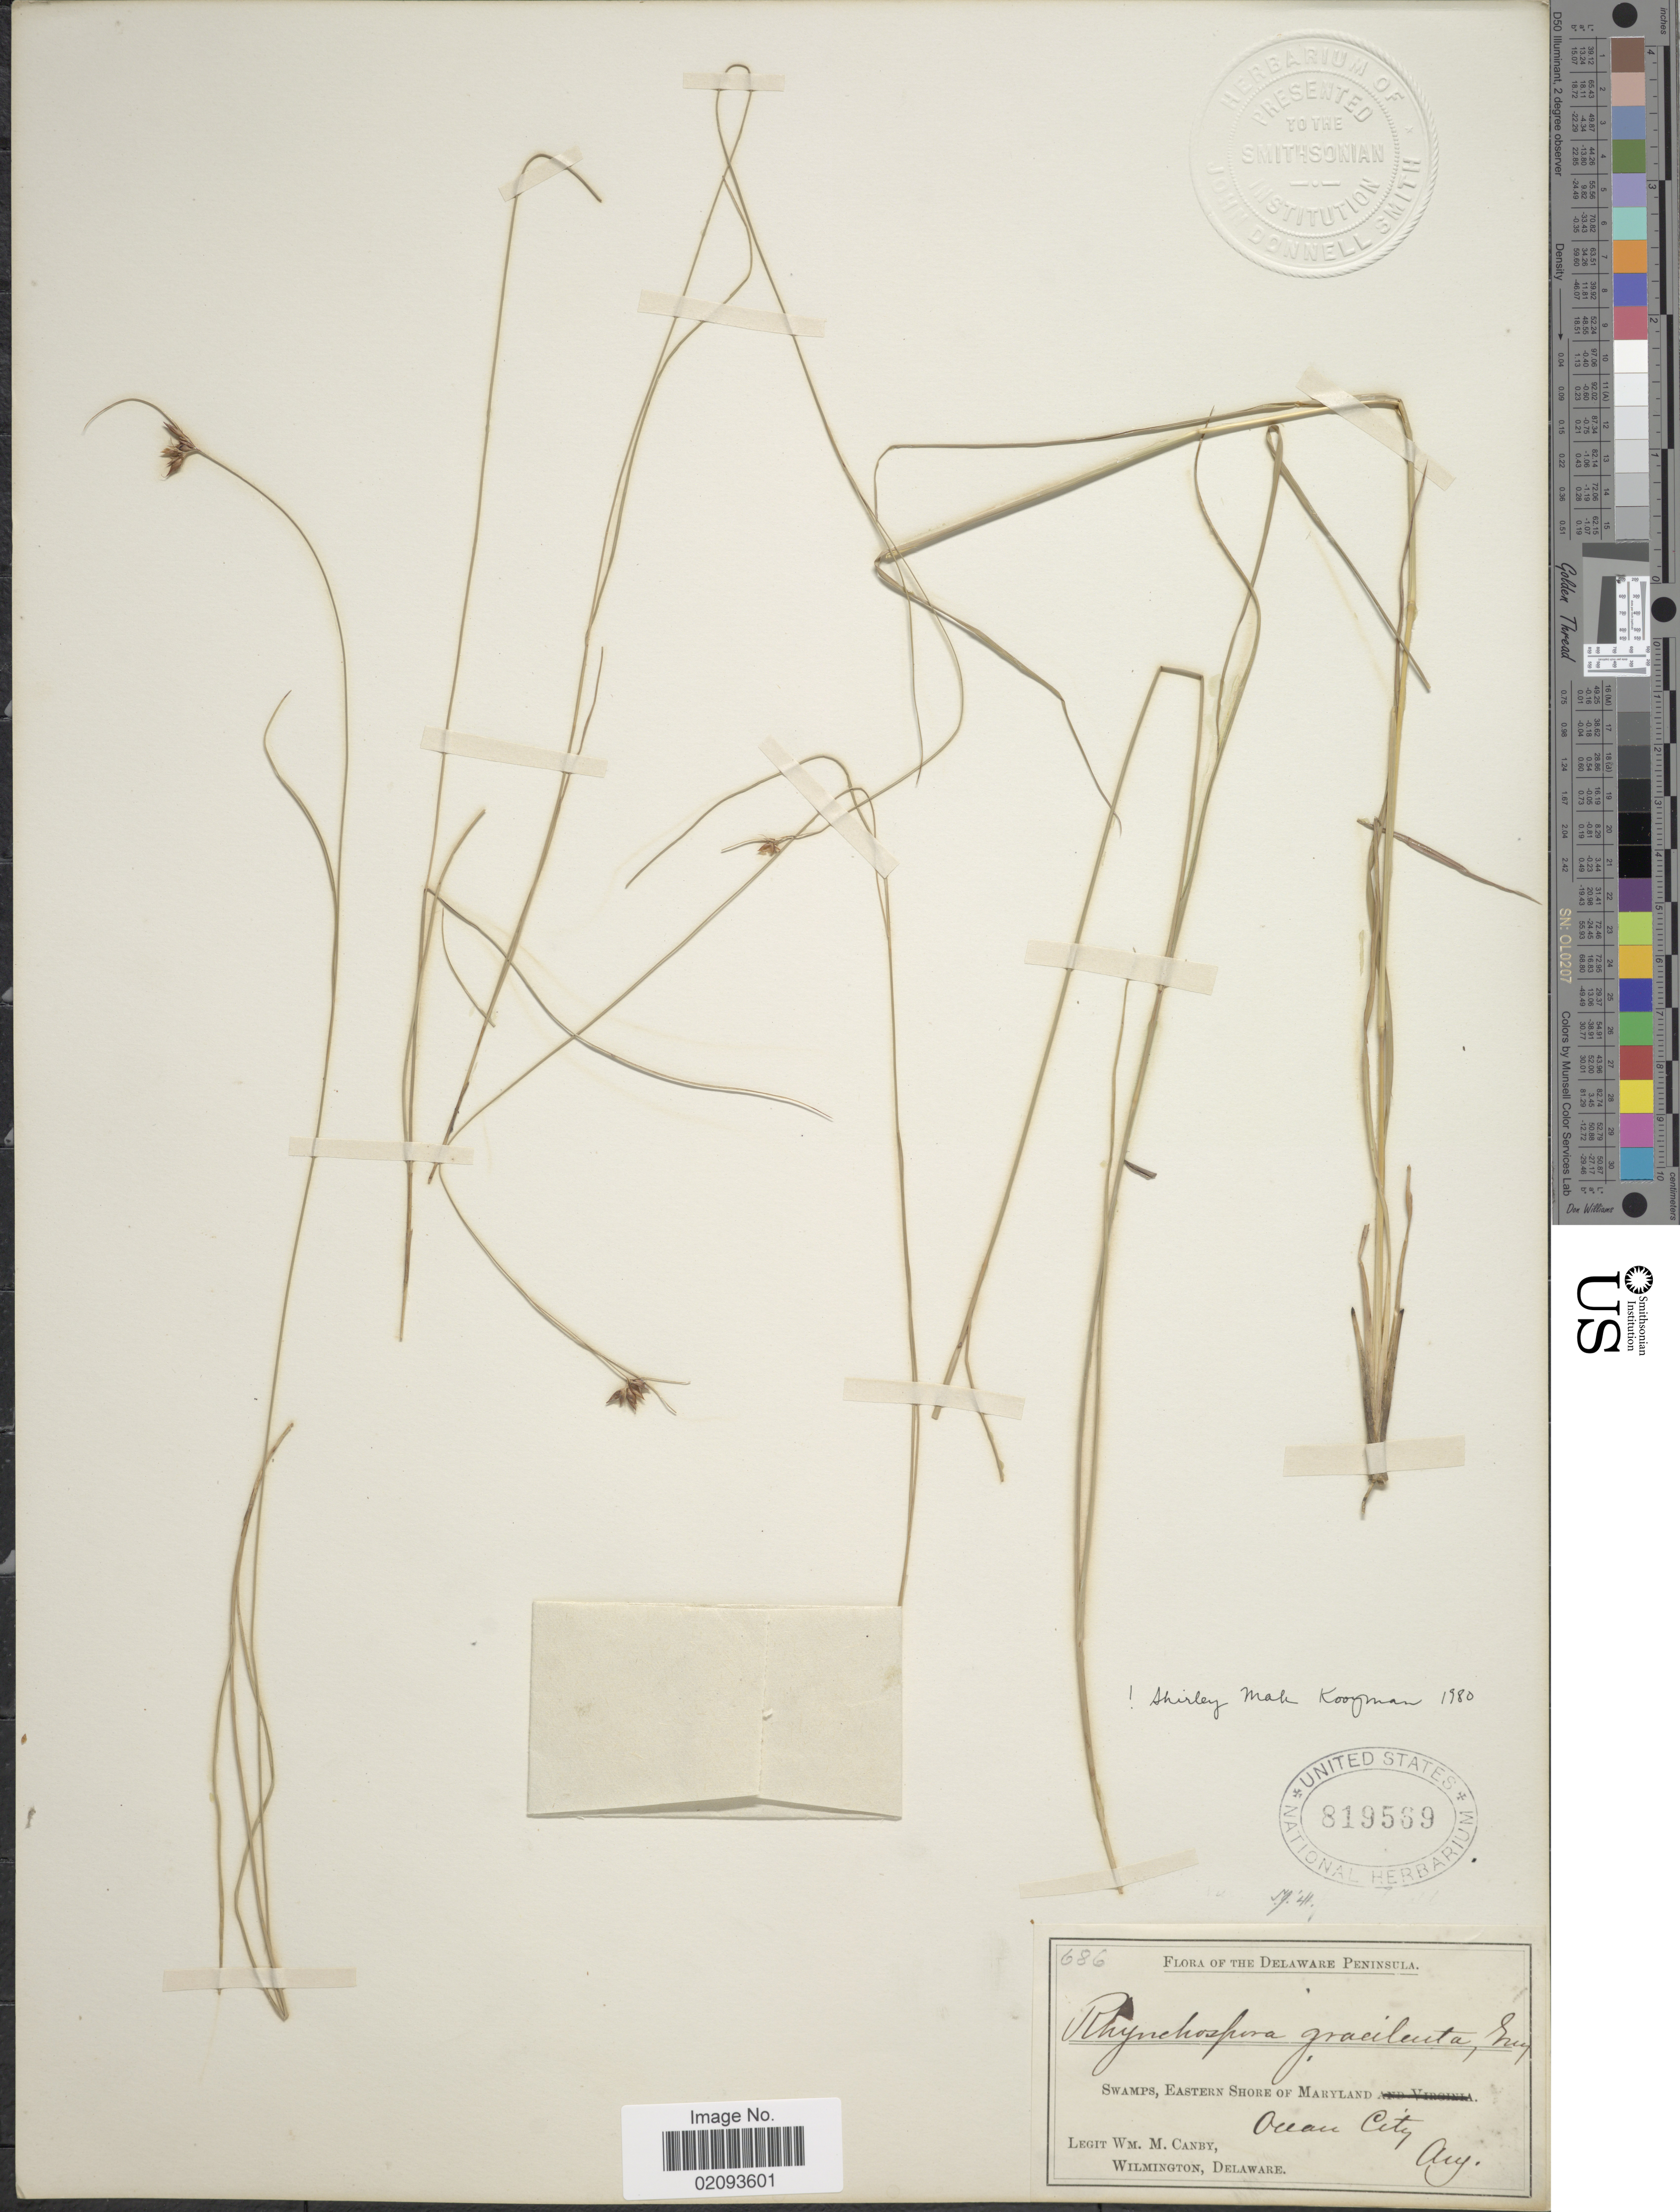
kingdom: Plantae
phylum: Tracheophyta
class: Liliopsida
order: Poales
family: Cyperaceae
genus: Rhynchospora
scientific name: Rhynchospora gracilenta A. Gray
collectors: W. M. Canby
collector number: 686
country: United States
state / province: Maryland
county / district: Worcester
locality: Delaware Peninsula. Swamps, Eastern Shore of Maryland, Ocean City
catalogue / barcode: US 819569